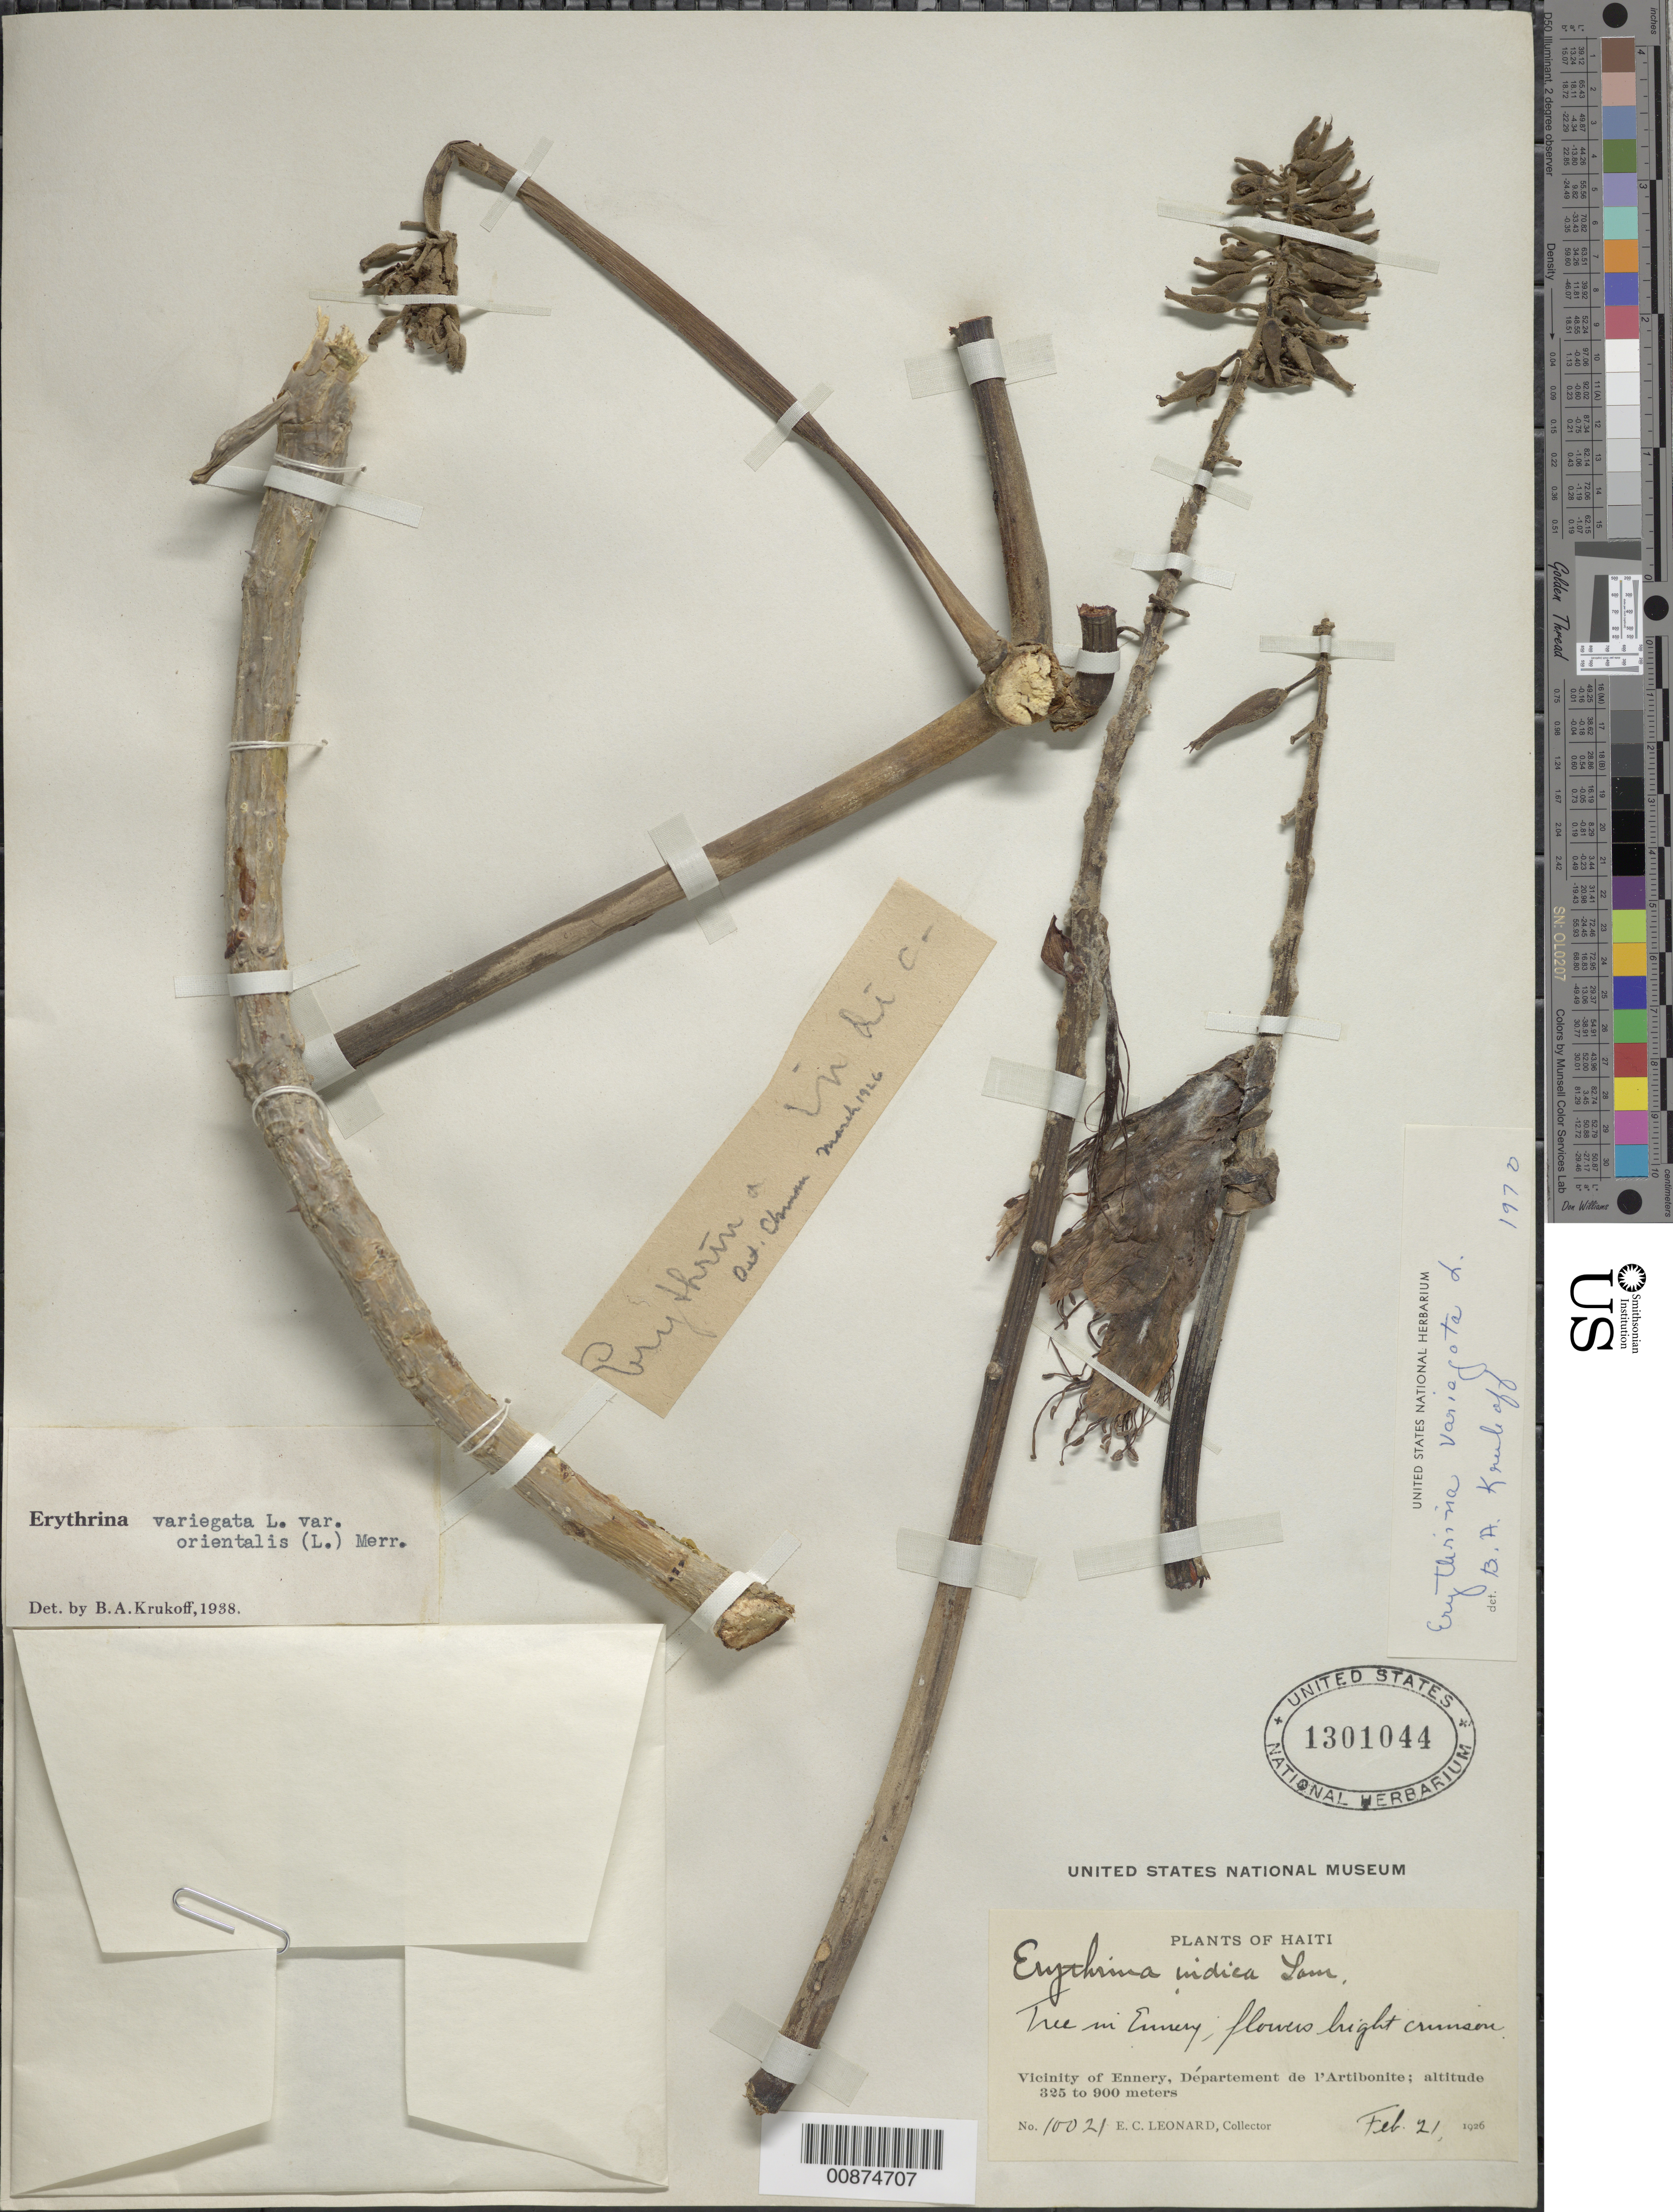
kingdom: Plantae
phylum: Tracheophyta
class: Magnoliopsida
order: Fabales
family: Fabaceae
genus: Erythrina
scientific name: Erythrina variegata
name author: L.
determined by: Krukoff, B. A.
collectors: E. C. Leonard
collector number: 10021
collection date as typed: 21 Feb 1926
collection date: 1926-02-21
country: Haiti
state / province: Artibonite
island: Hispaniola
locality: Ennery.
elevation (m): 325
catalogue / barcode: US 1301044